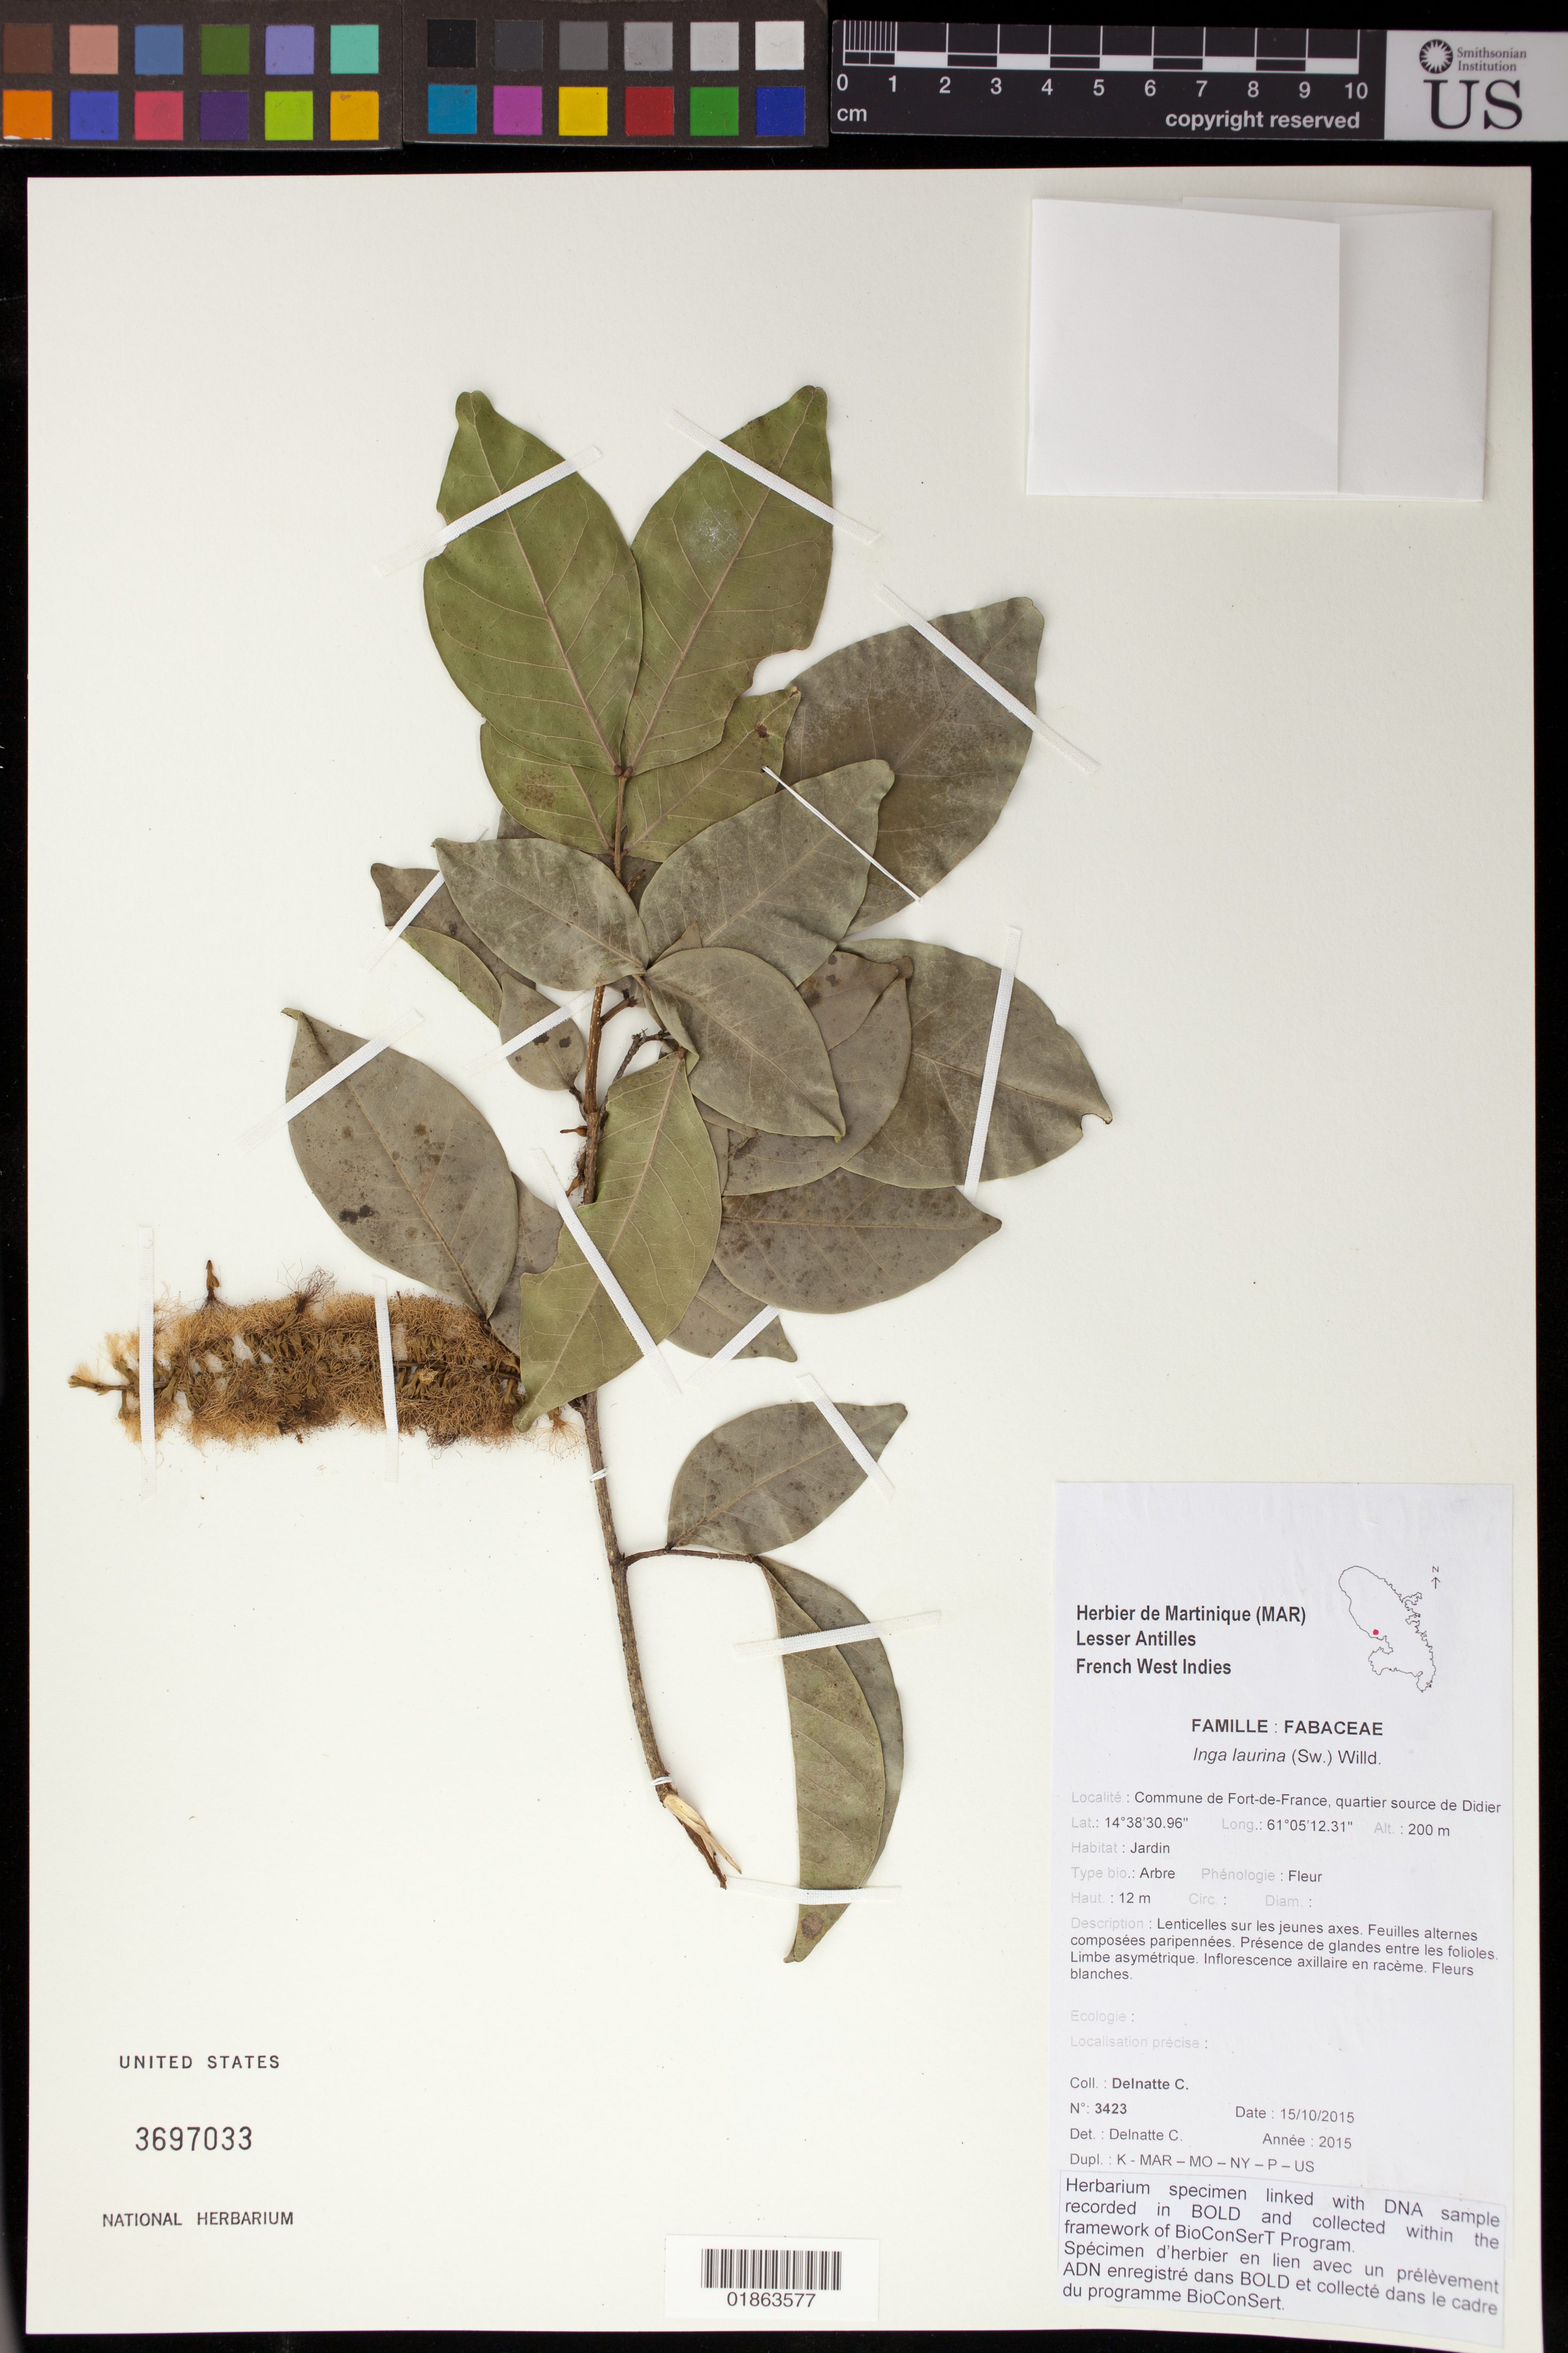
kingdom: Plantae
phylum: Tracheophyta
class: Magnoliopsida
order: Fabales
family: Fabaceae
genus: Inga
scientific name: Inga laurina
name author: (Sw.) Willd.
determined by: Delnatte, C.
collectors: C. Delnatte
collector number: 3423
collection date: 2015-10-15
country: Martinique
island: Martinique I.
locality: Commune de Fort-deFrance, quartier source de Didier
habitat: Jardin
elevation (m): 200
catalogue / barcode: US 3697033